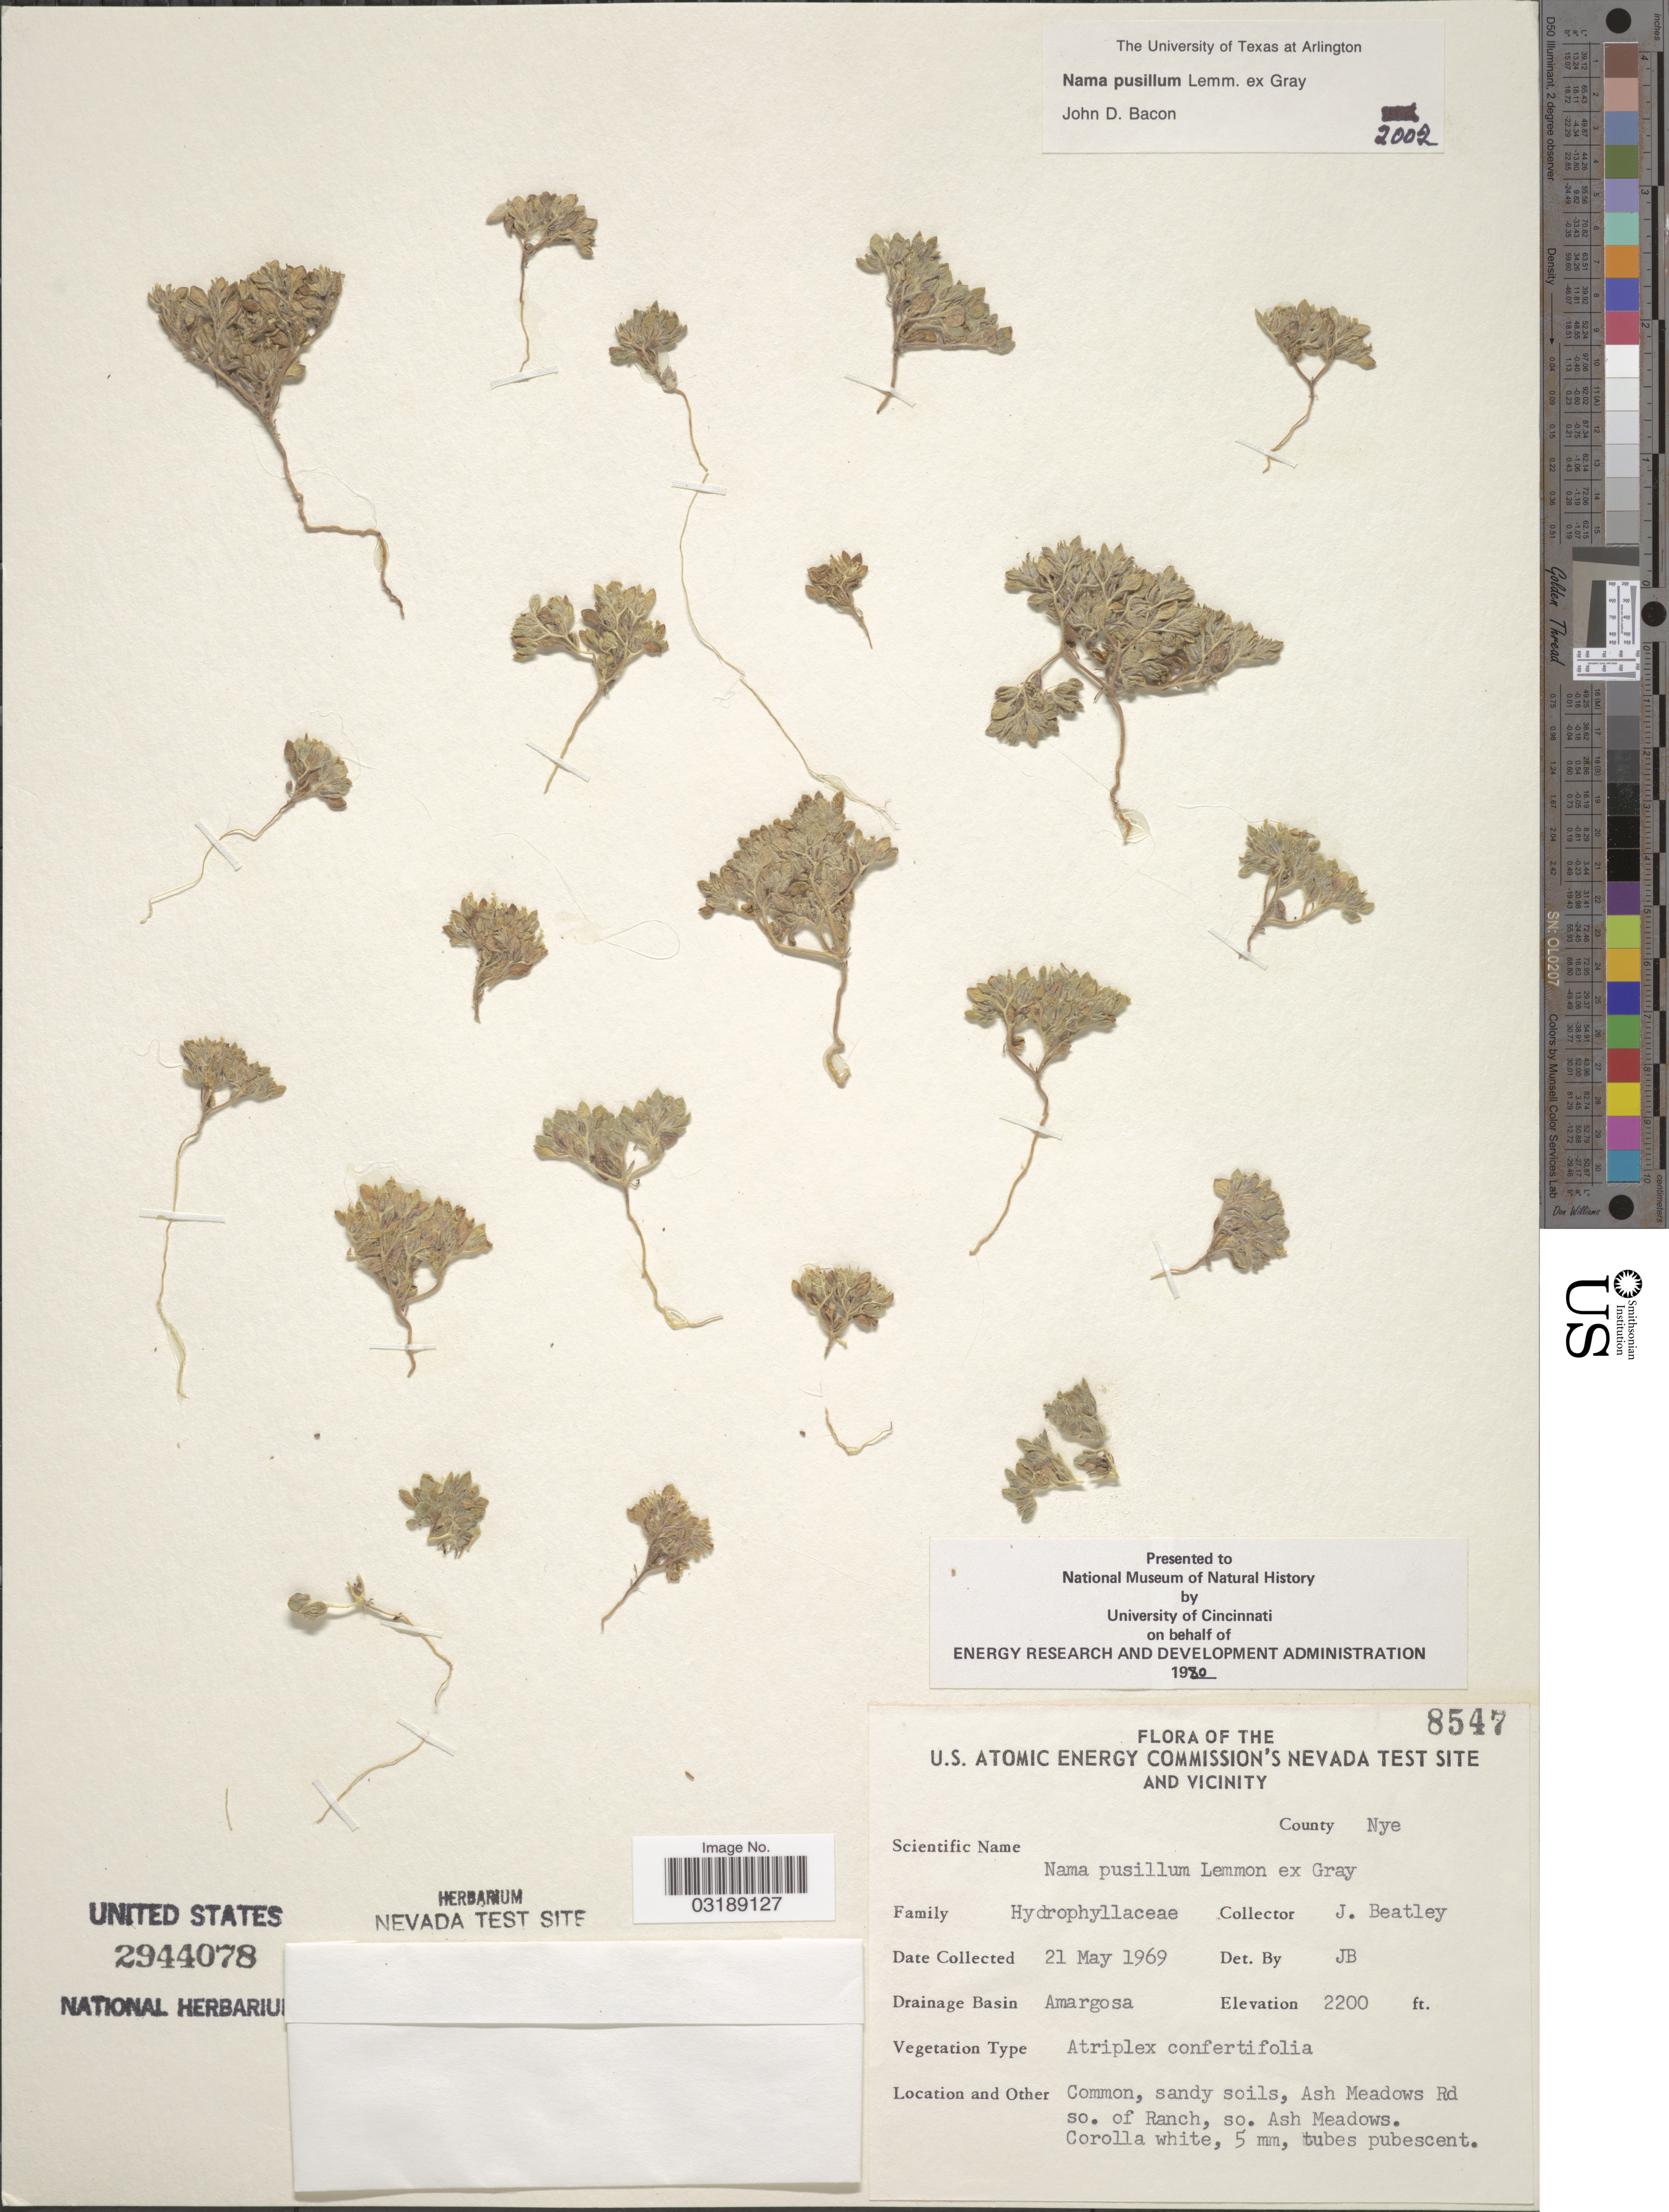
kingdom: Plantae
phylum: Tracheophyta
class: Magnoliopsida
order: Boraginales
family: Namaceae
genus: Nama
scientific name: Nama pusillum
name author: Lemmon ex A. Gray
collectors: J. C. Beatley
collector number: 8547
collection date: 1969-05-21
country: United States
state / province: Nevada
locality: The U.S. Atomic Energy Commission's Nevada Test Site And Vicinity, County Nye, Drainage Basin Amargosa, Common, sandy soils, Ash Meadows Rd so. of Ranch, so. Ash Meadows.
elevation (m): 671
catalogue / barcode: US 2944078